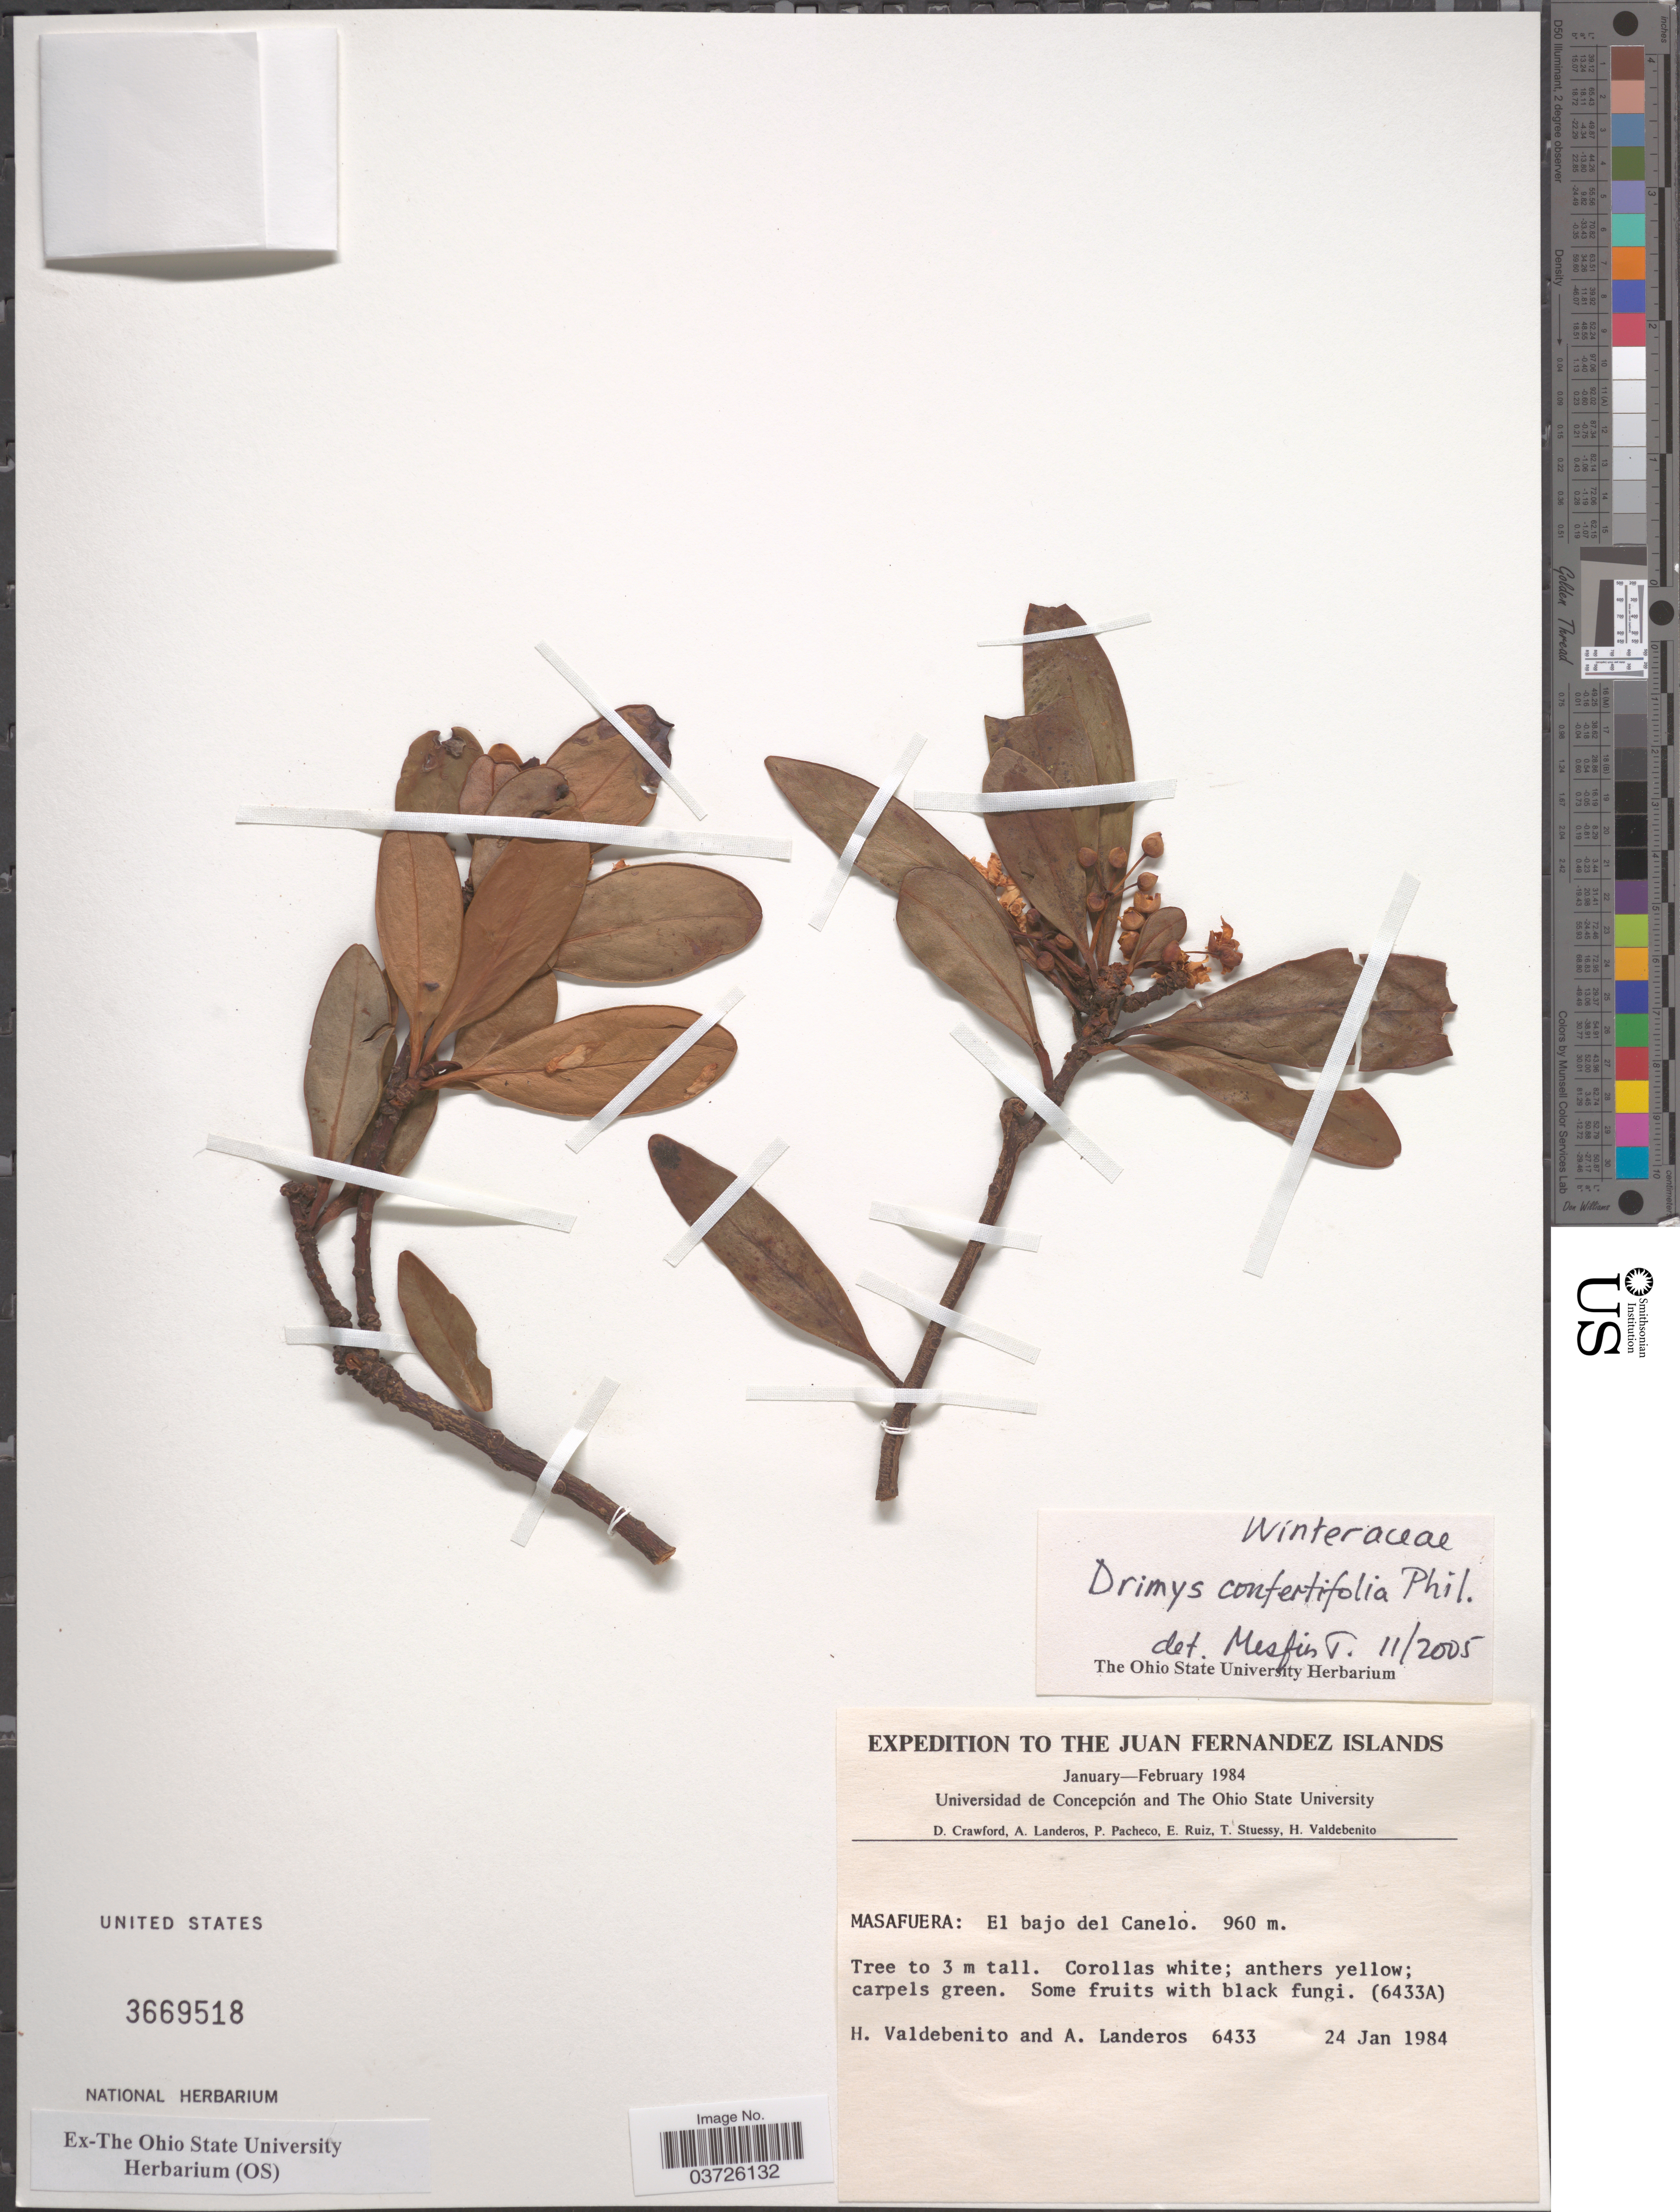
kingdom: Plantae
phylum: Tracheophyta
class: Magnoliopsida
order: Canellales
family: Winteraceae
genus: Drimys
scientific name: Drimys confertifolia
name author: Phil.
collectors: H. Valdebenito & A. Landeros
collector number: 6433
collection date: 1984-01-24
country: Chile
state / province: Valparaíso (V)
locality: The Juan Fernandez Islands. Masafuera: El bajo del Canelo.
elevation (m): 960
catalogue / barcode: US 3669518